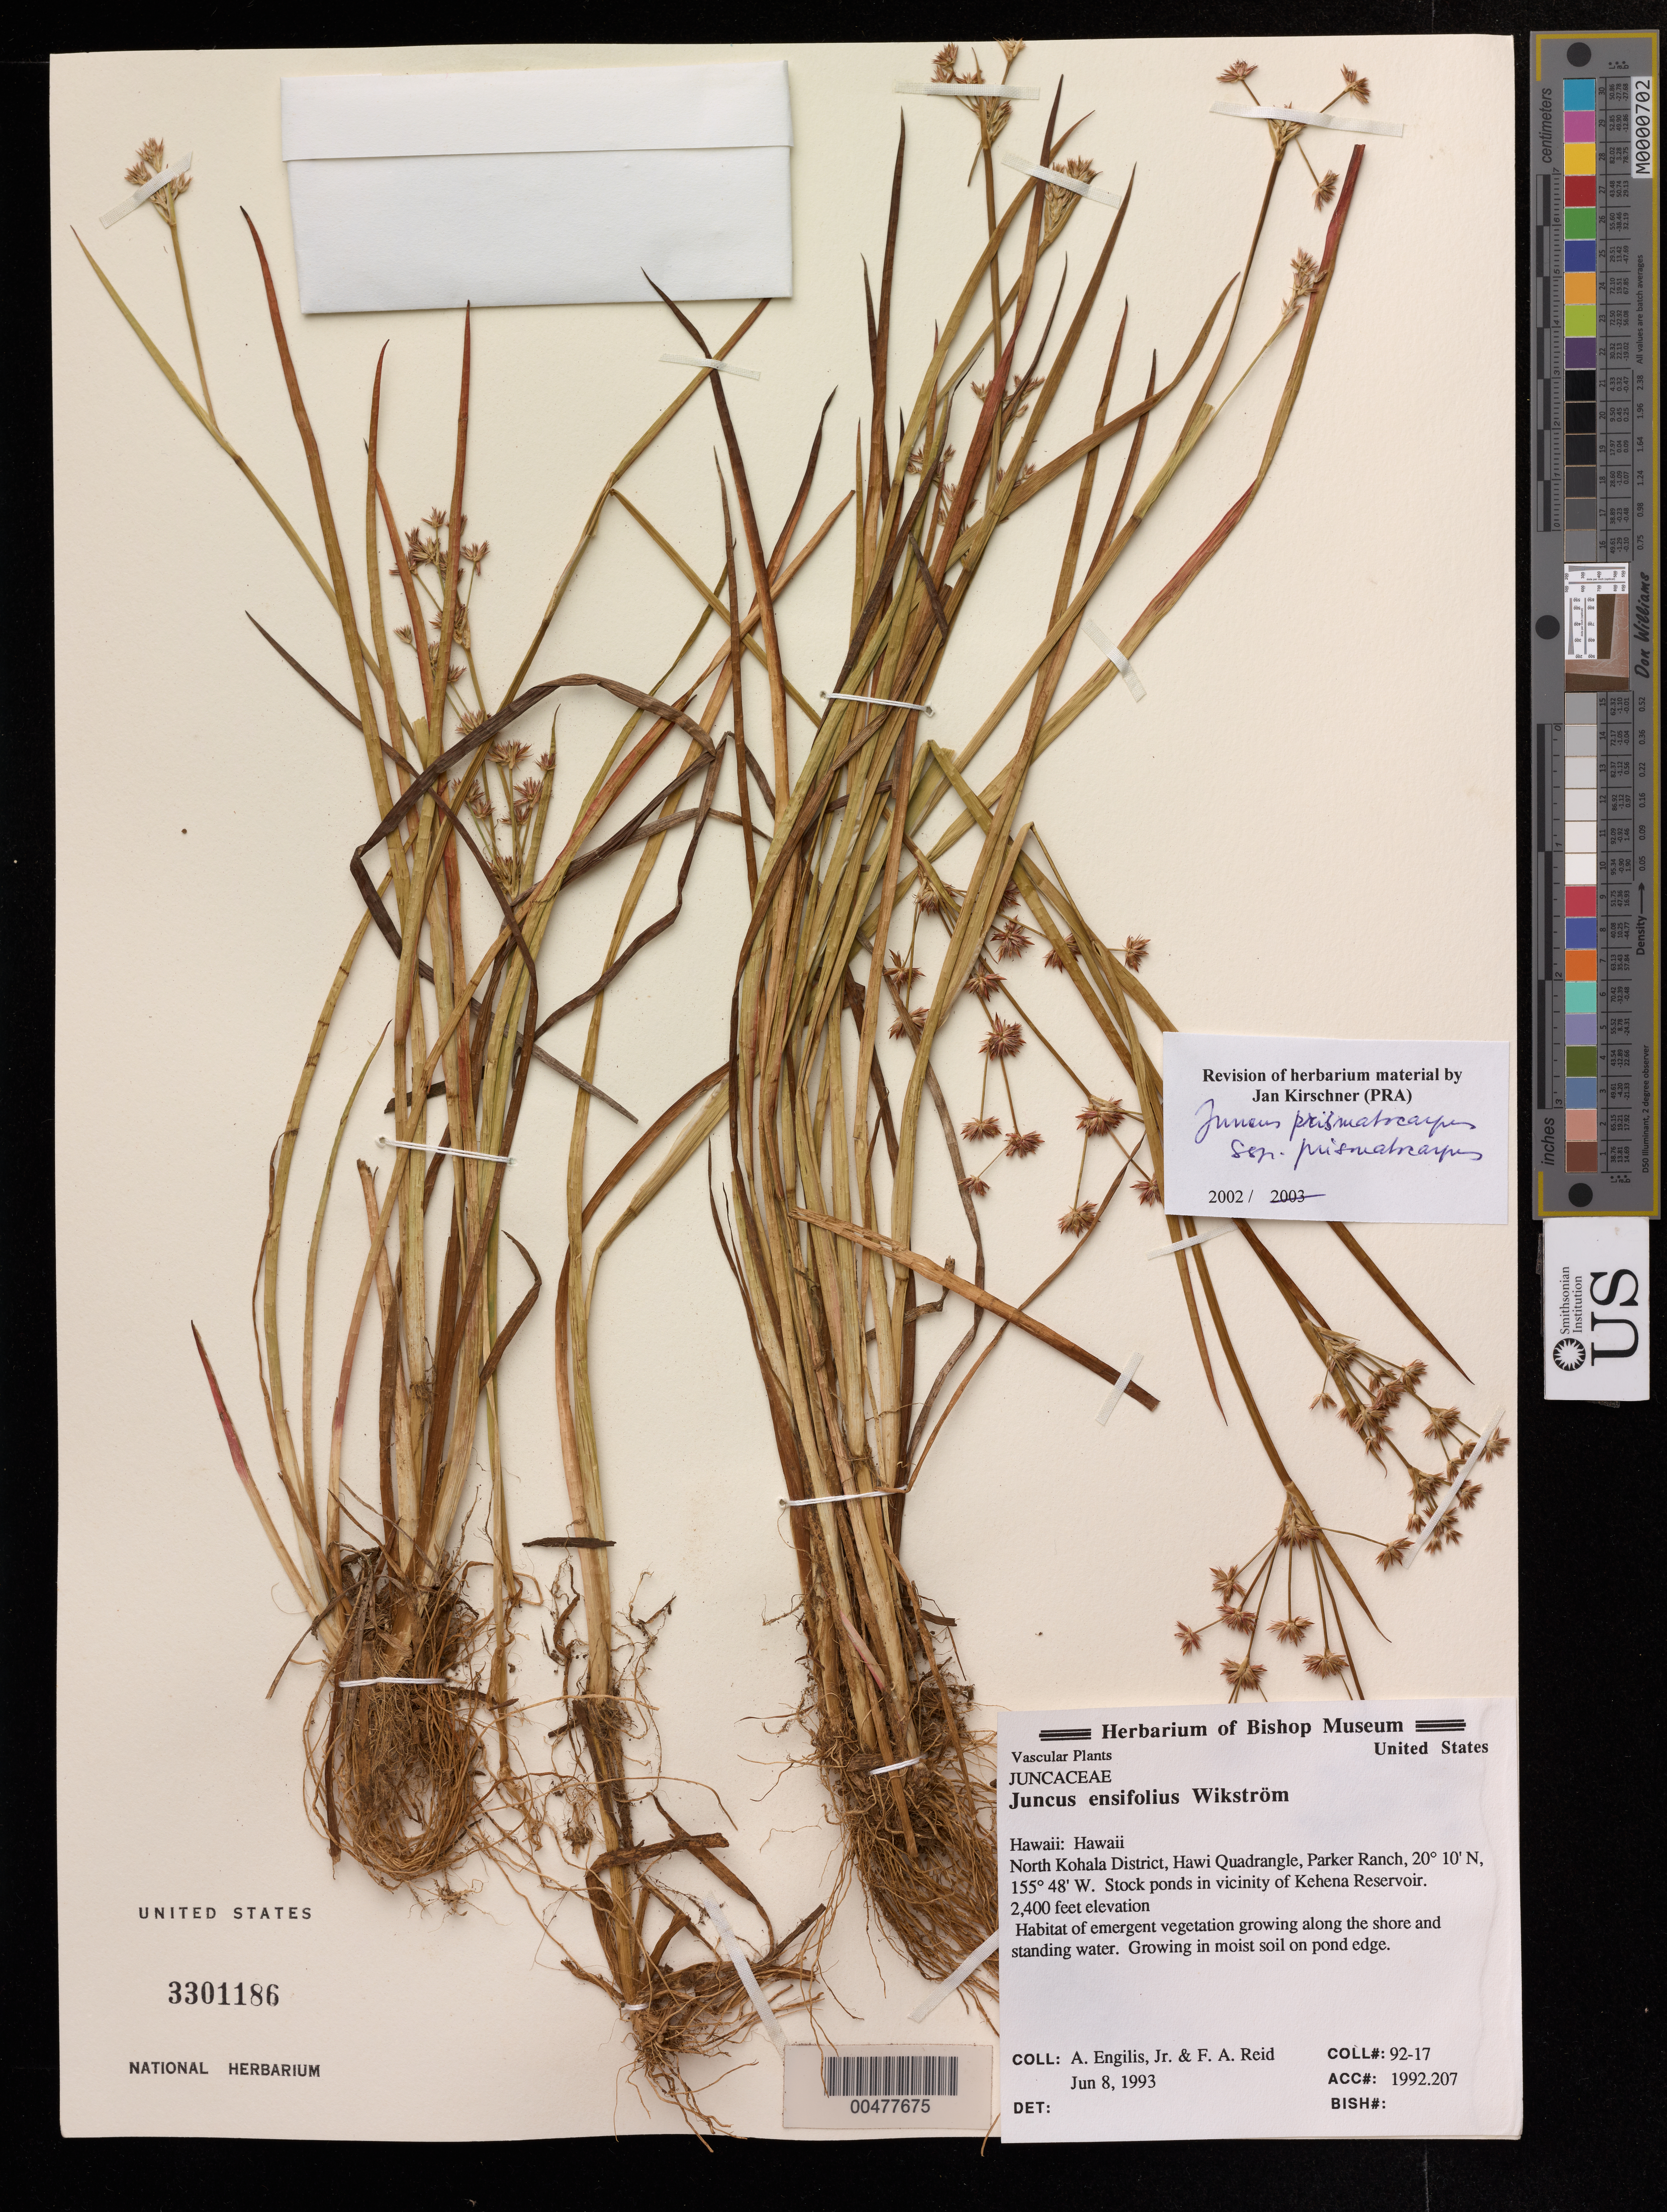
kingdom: Plantae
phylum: Tracheophyta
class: Liliopsida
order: Poales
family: Juncaceae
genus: Juncus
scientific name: Juncus prismatocarpus subsp. prismatocarpus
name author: R. Br.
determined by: Kirschner, J.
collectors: A. Engilis Jr. & F. Reid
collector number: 92-17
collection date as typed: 8 Jun 1993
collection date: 1993-06-08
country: United States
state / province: Hawaii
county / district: Hawaii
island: Hawaii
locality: N Kohala Dist., Hawi Quadrangle, Parker Ranch, vicinity of Kehena Reservoir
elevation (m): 732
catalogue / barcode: US 3301186